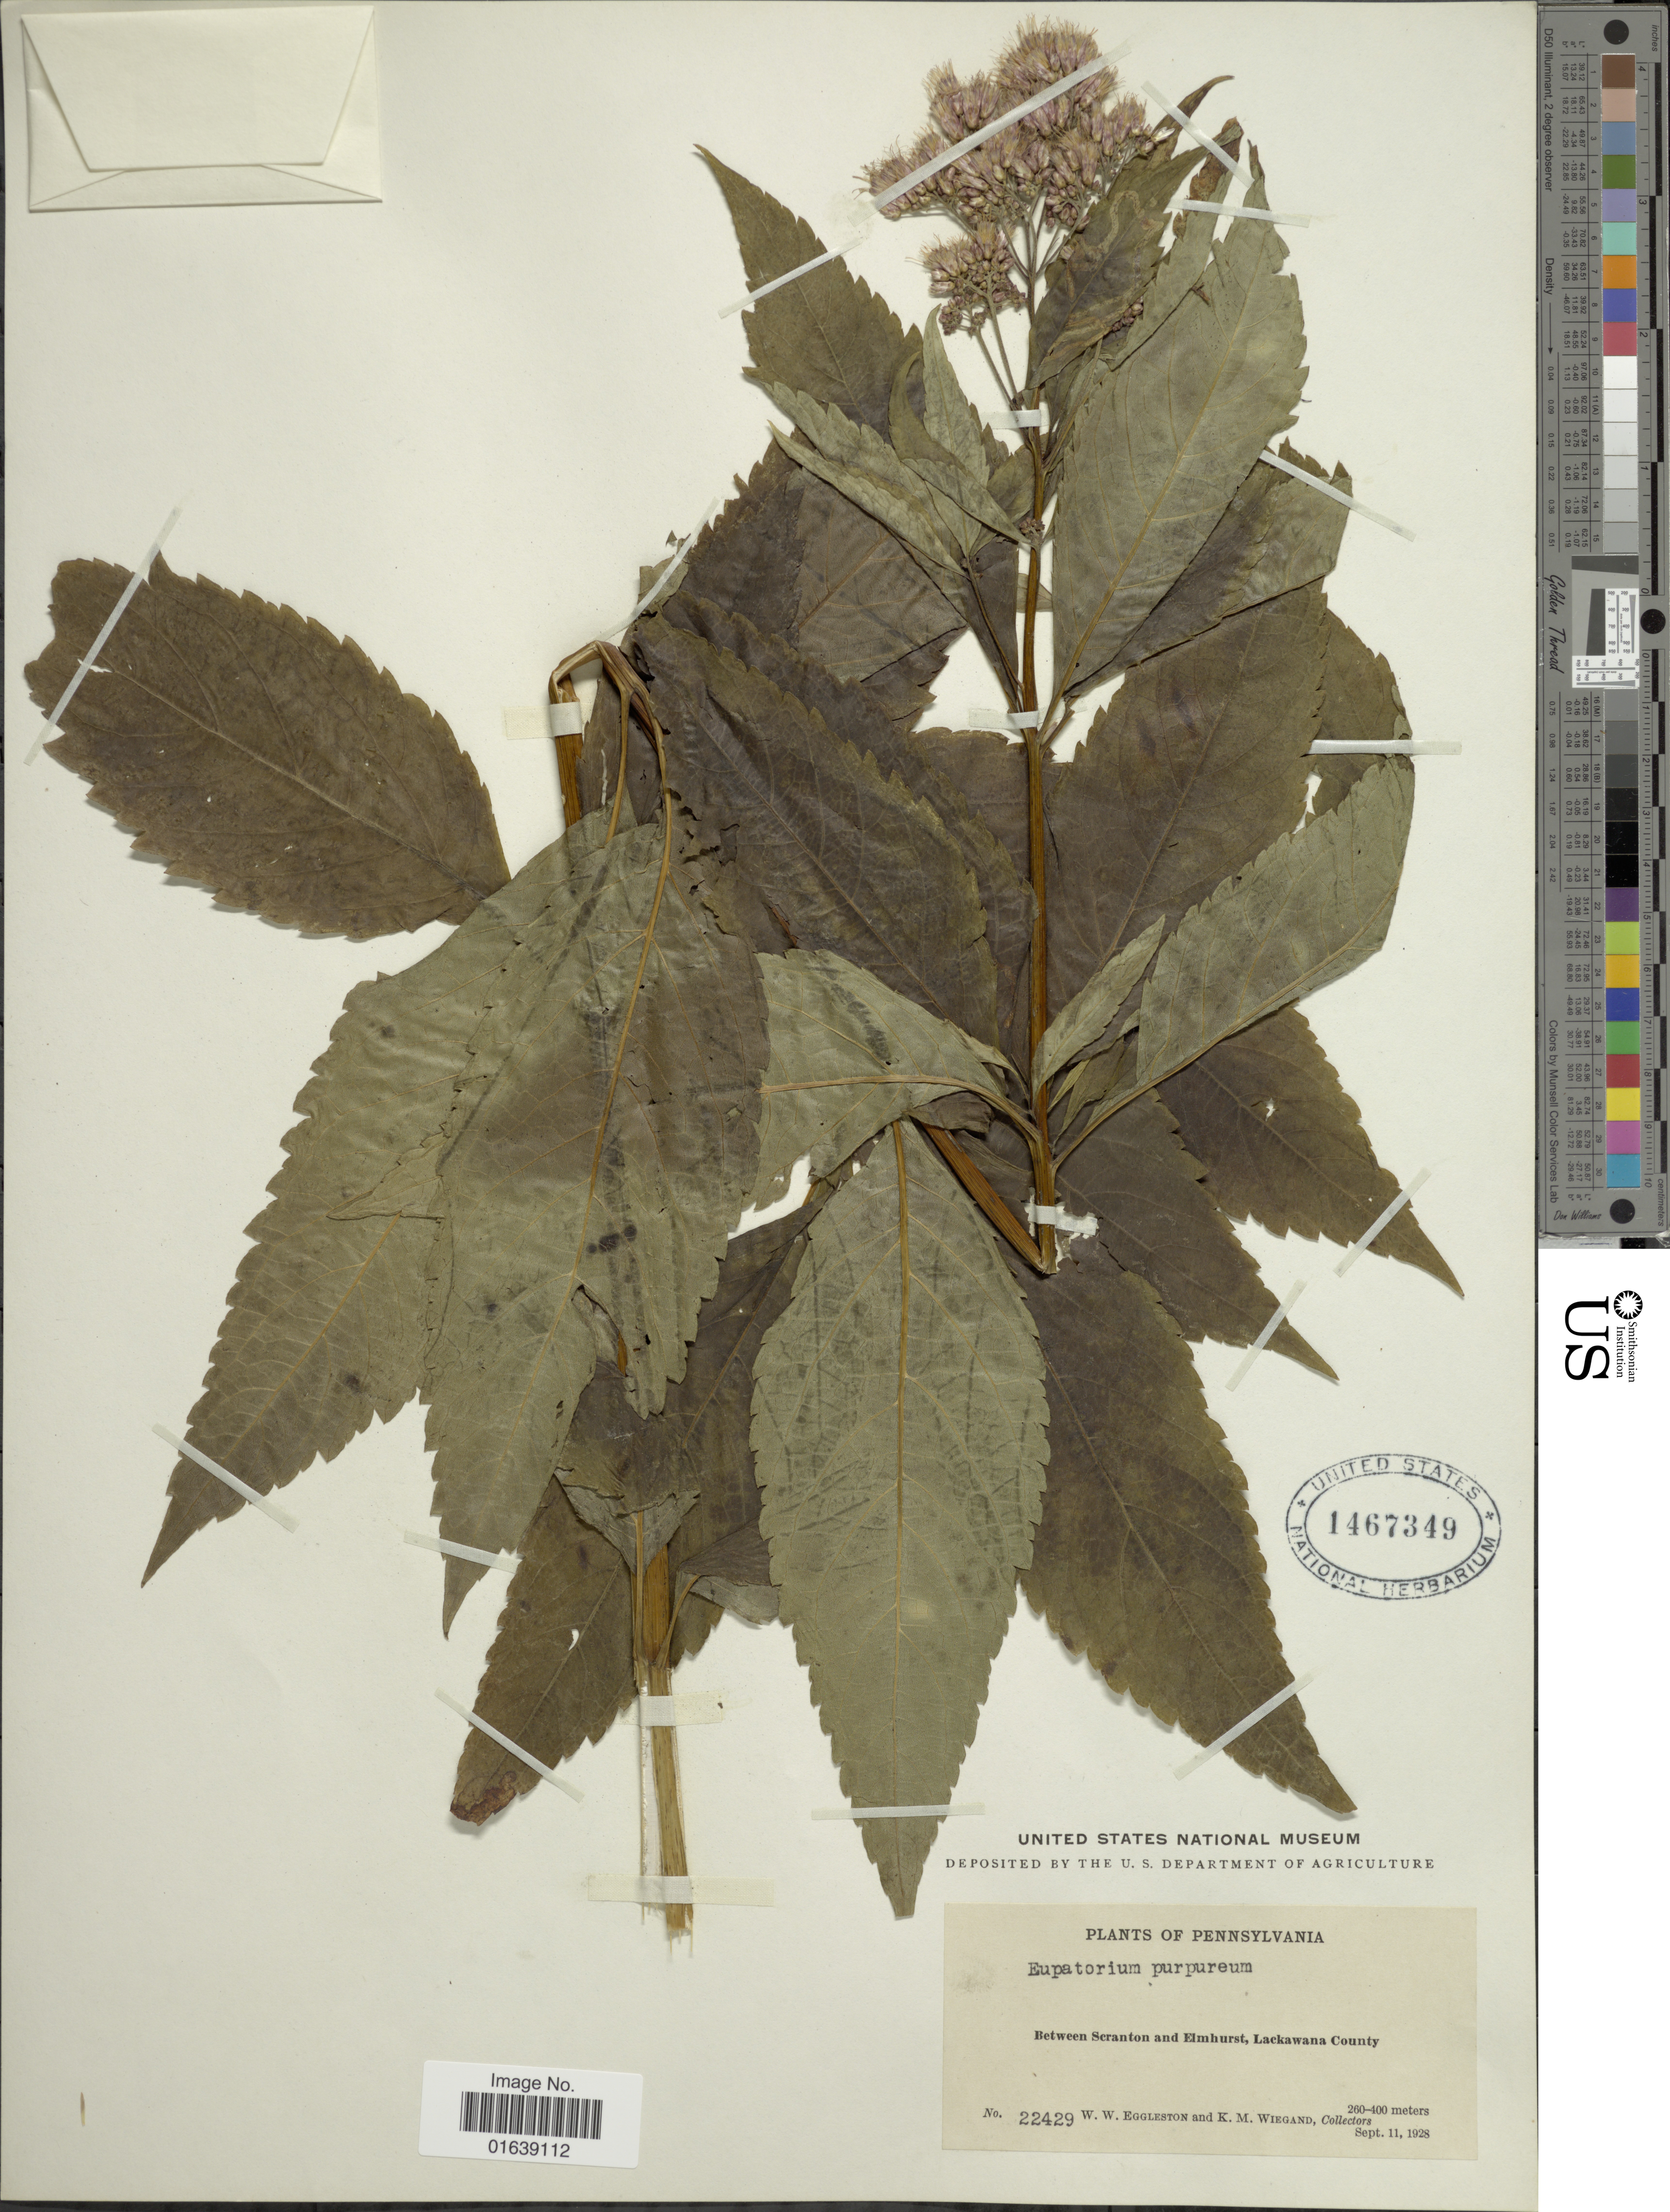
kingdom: Plantae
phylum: Tracheophyta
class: Magnoliopsida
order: Asterales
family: Asteraceae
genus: Eupatorium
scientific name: Eupatorium fistulosum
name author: Barratt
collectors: W. W. Eggleston & K. M. Wiegand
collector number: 22429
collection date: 1928-09-11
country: United States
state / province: Pennsylvania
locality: Pennsylvania. Between Scranton and Elmhurst, Lackawana County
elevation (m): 260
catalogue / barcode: US 1467349